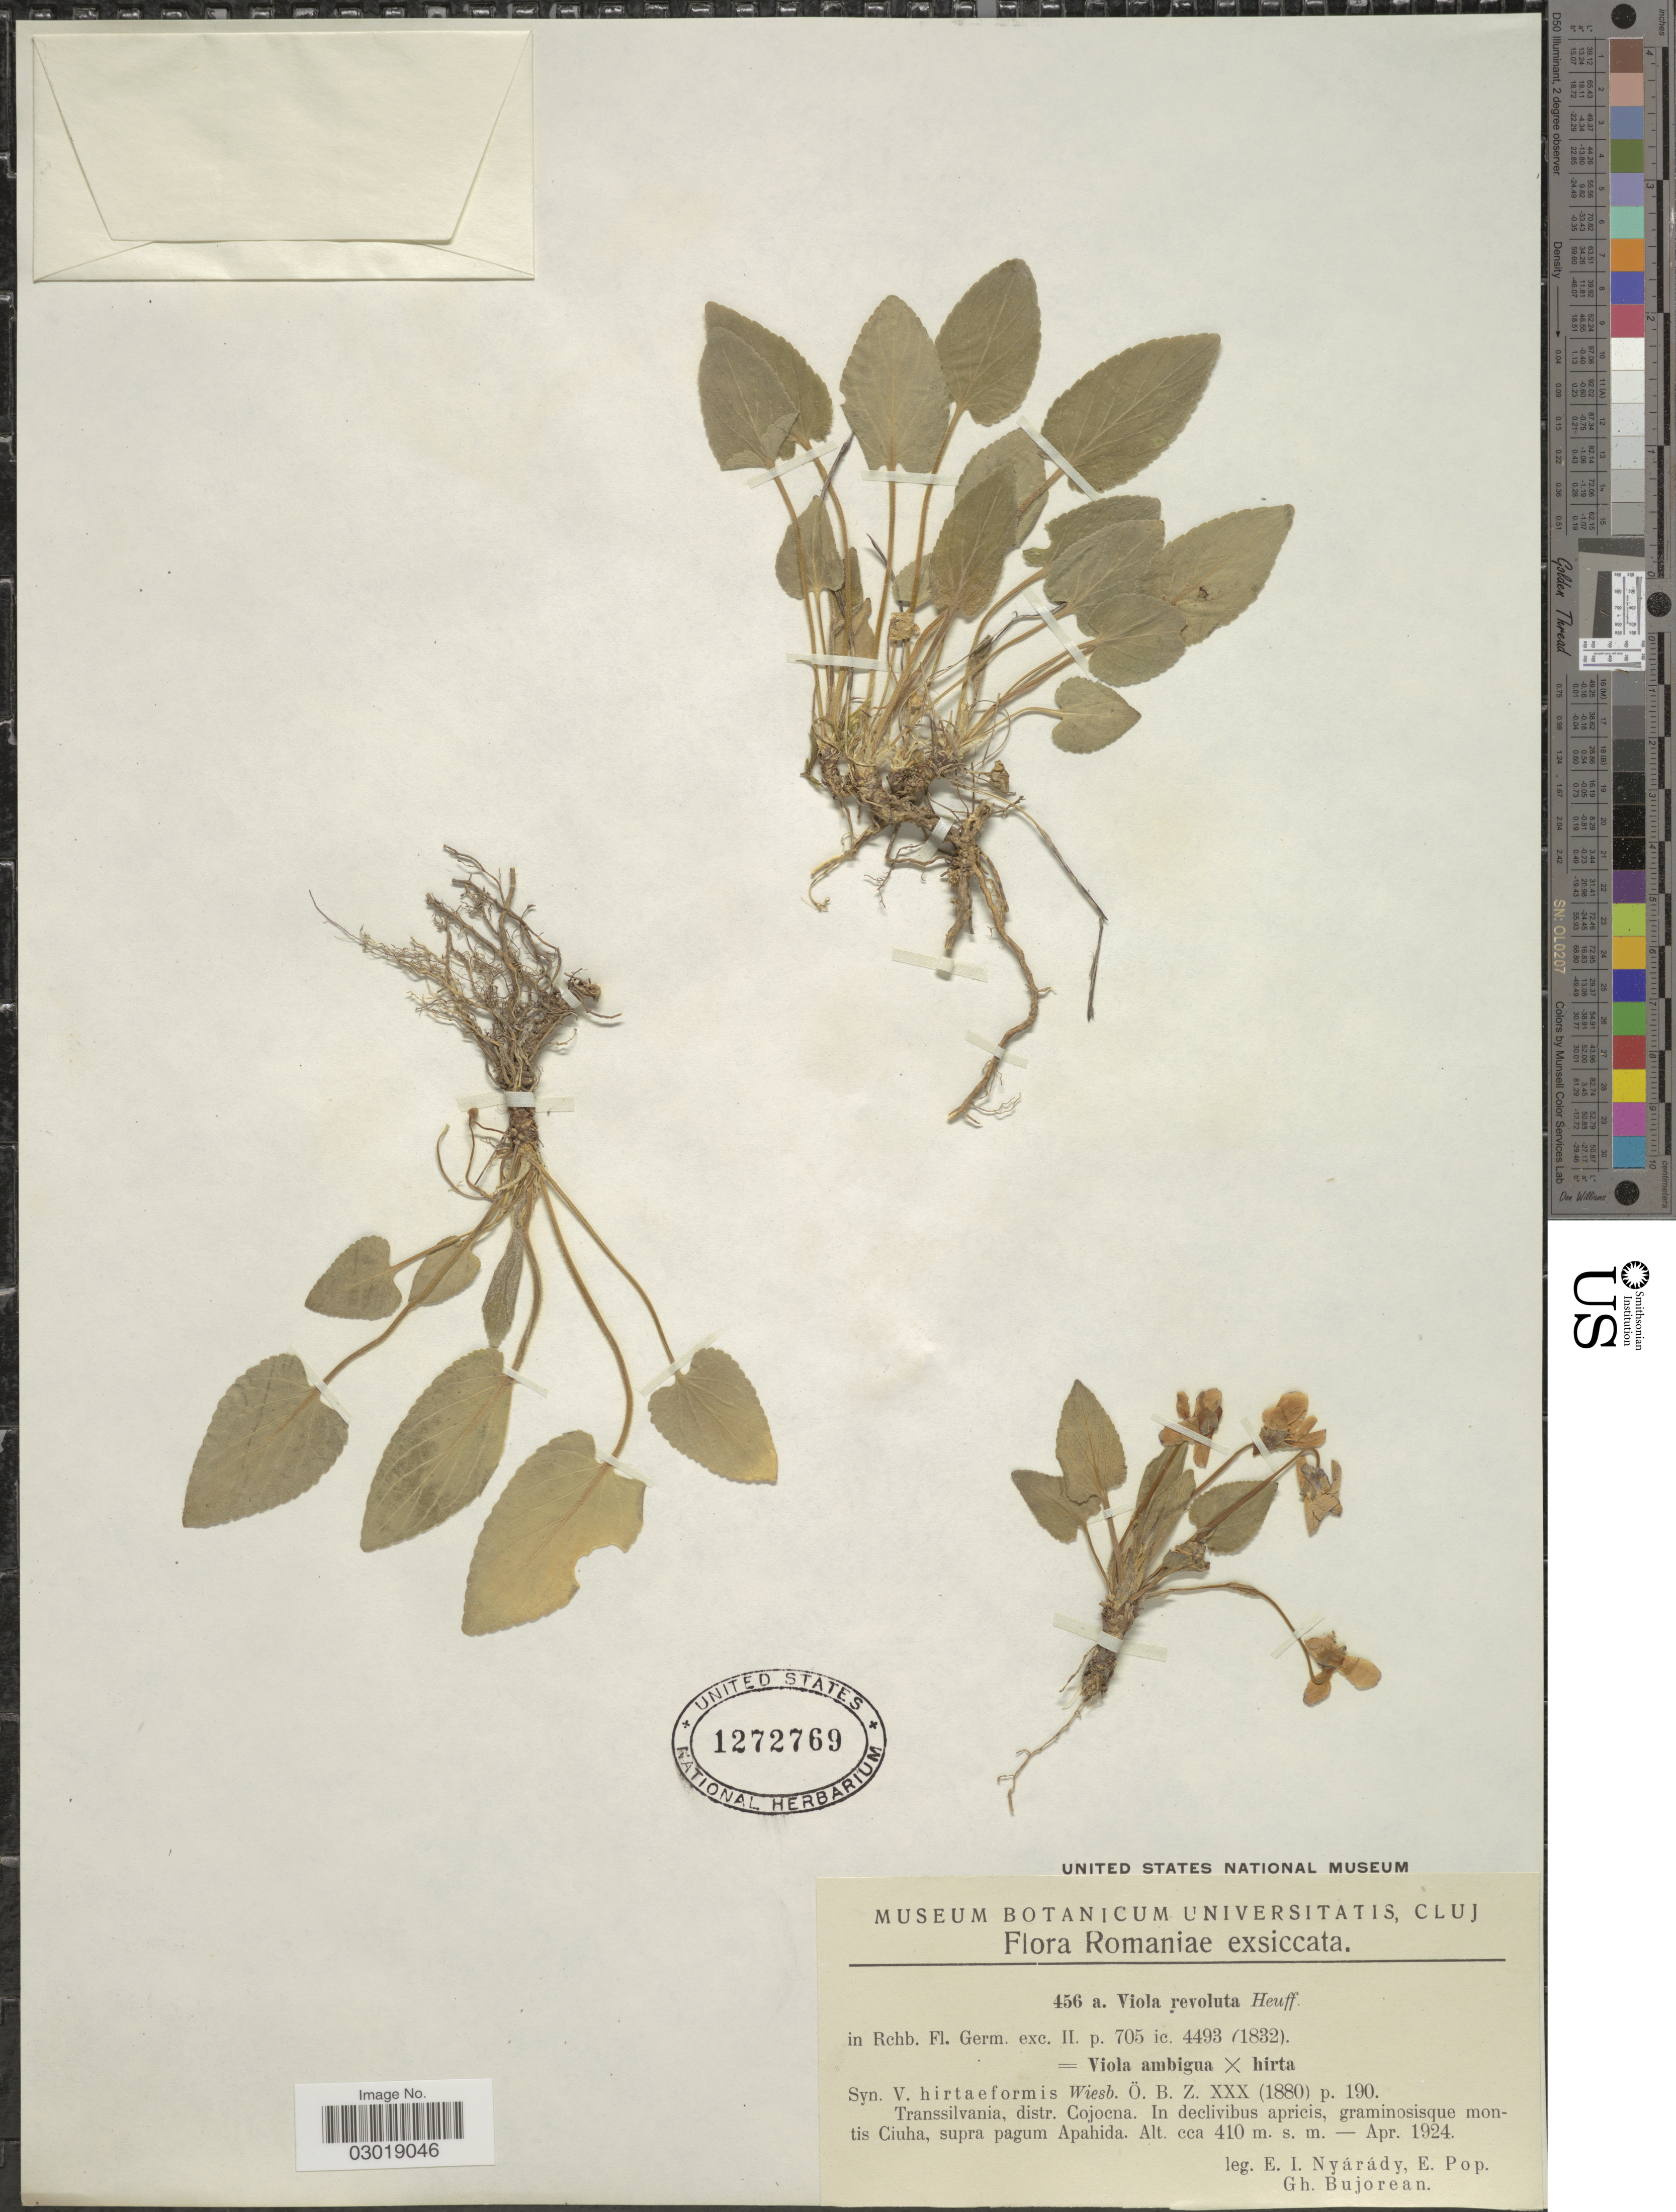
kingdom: Plantae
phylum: Tracheophyta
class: Magnoliopsida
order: Malpighiales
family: Violaceae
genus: Viola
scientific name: Viola revoluta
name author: Heuff. ex Rchb.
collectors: E. Nyárády, E. Pop & G. Bujorean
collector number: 456a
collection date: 1924-04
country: Romania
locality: Transsilvania, distr. Cojocna. Montis Ciuha, supra pagum Apahida.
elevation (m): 410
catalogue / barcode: US 1272769